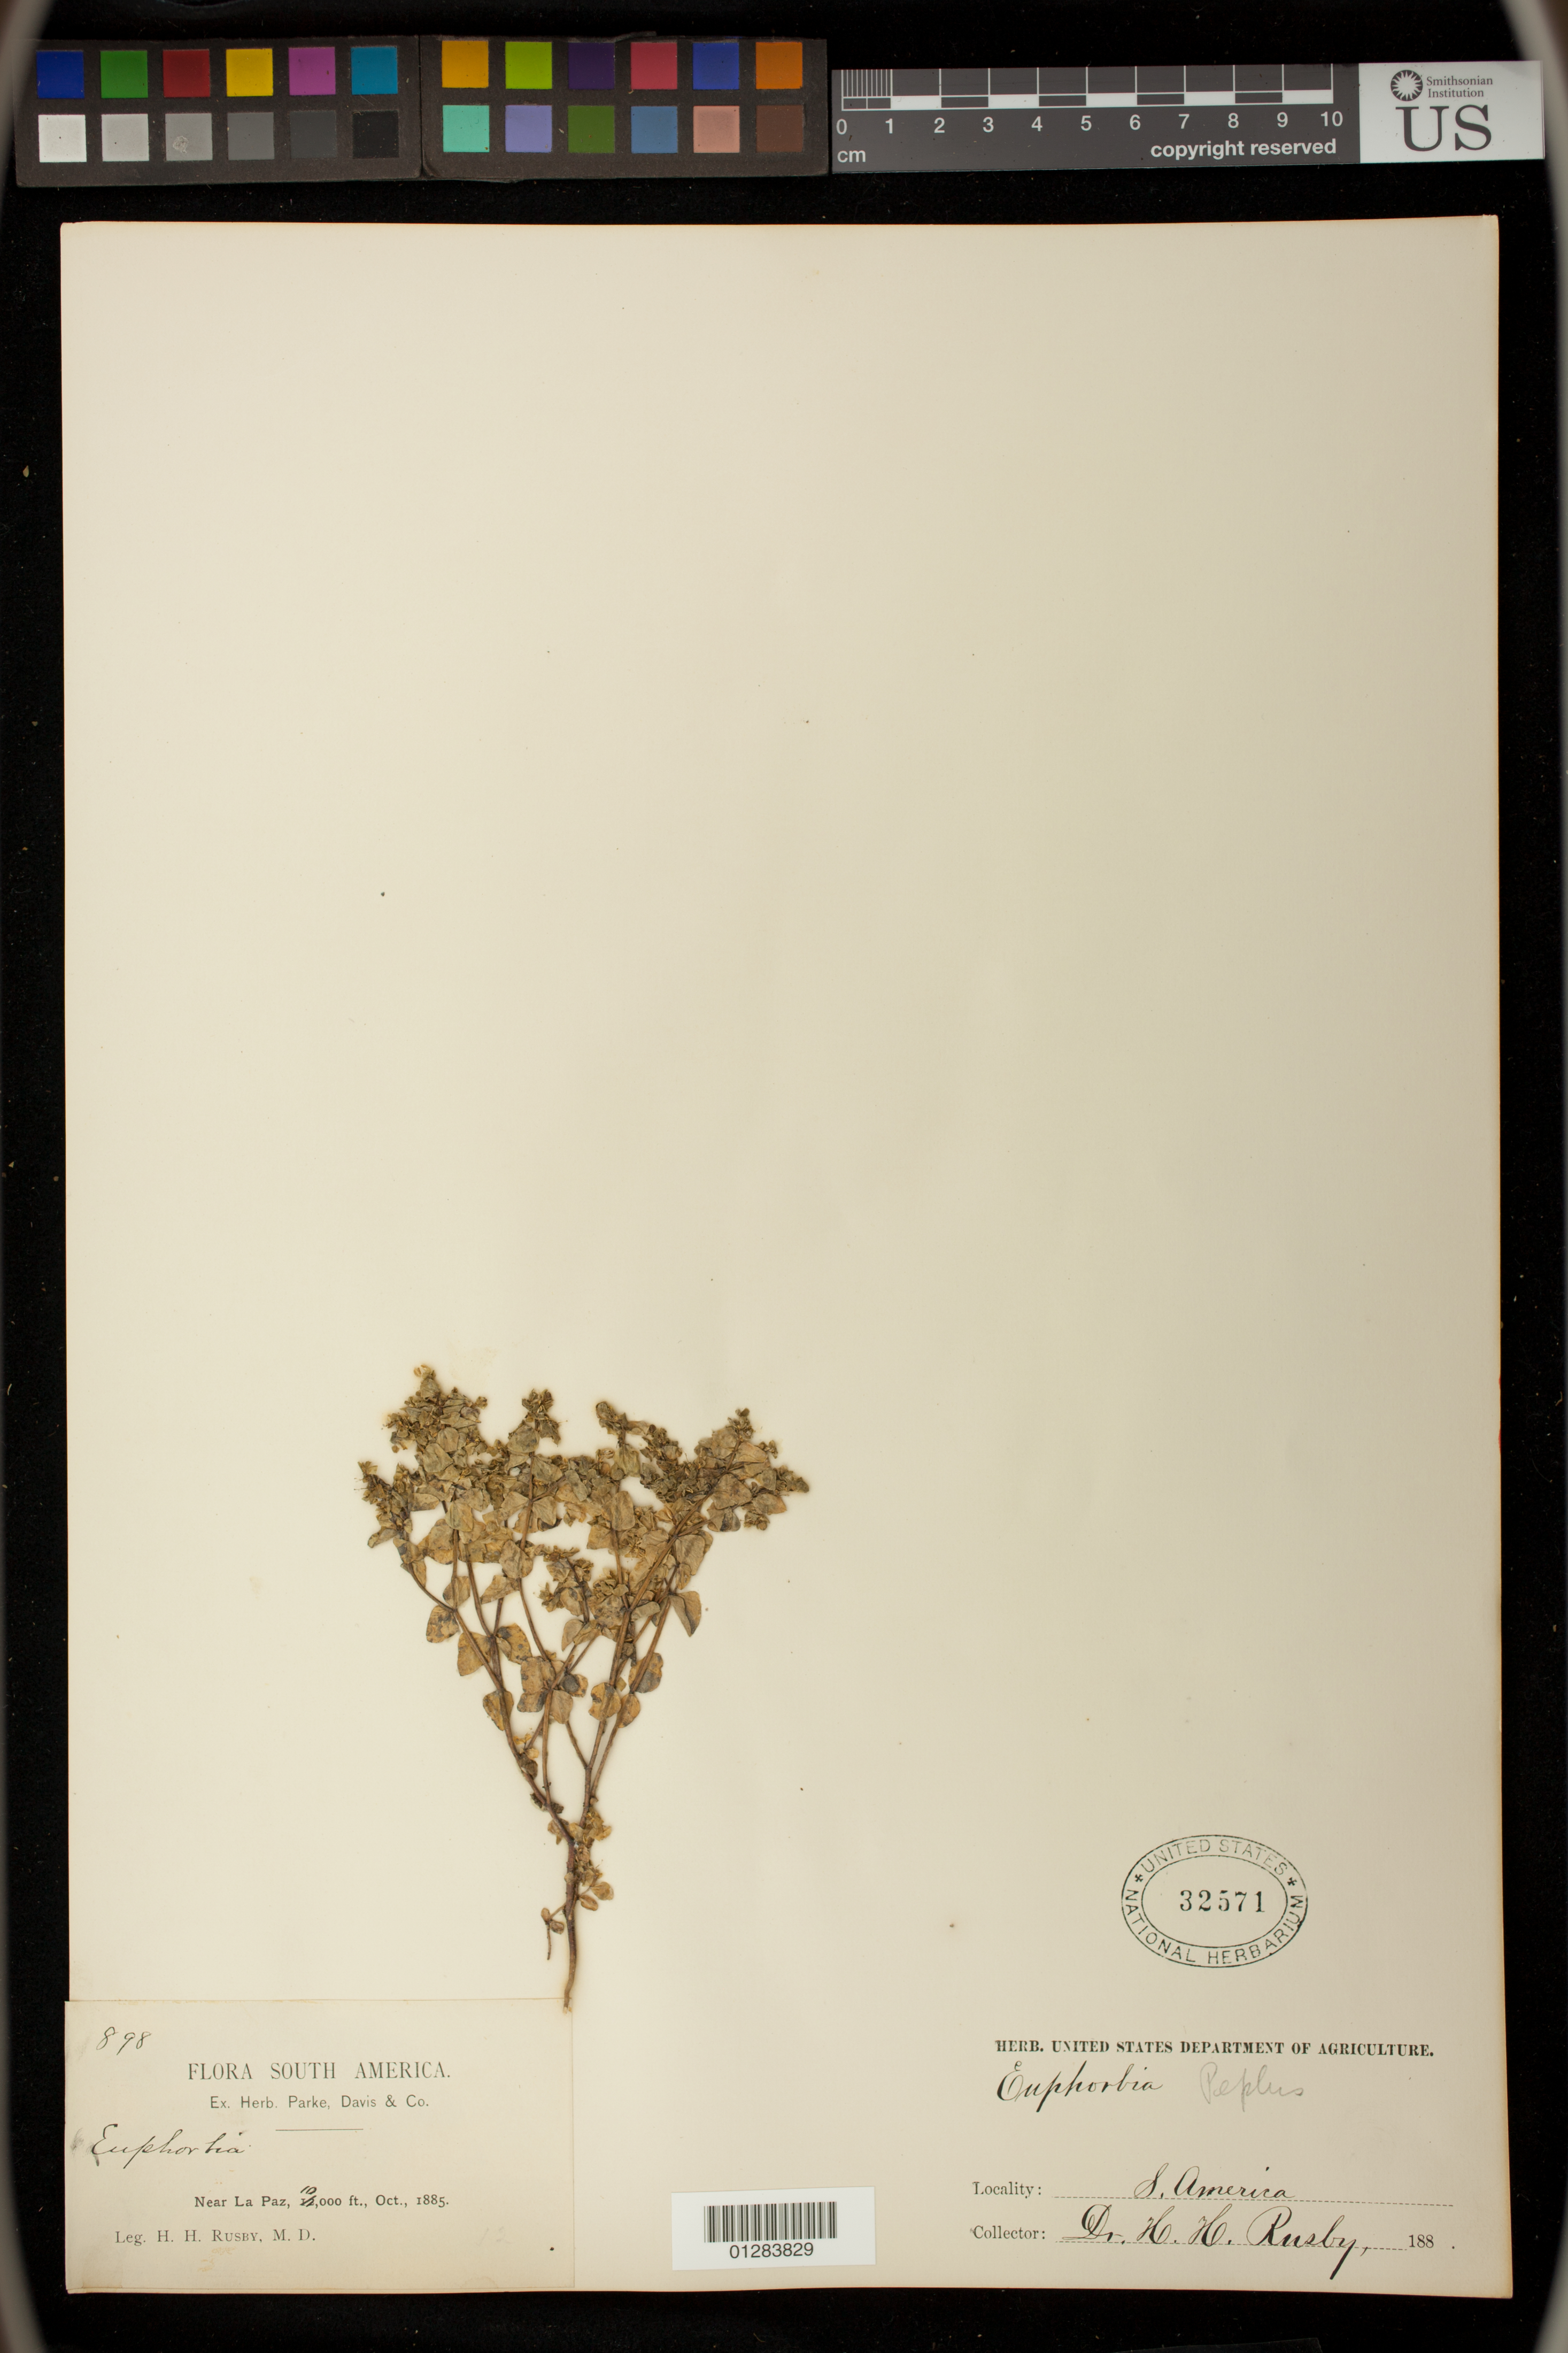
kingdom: Plantae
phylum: Tracheophyta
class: Magnoliopsida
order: Malpighiales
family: Euphorbiaceae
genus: Euphorbia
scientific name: Euphorbia peplus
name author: L.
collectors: H. H. Rusby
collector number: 898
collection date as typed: Oct 1885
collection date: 1885-10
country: Bolivia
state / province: La Paz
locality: Near La Paz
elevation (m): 3048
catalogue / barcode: US 32571